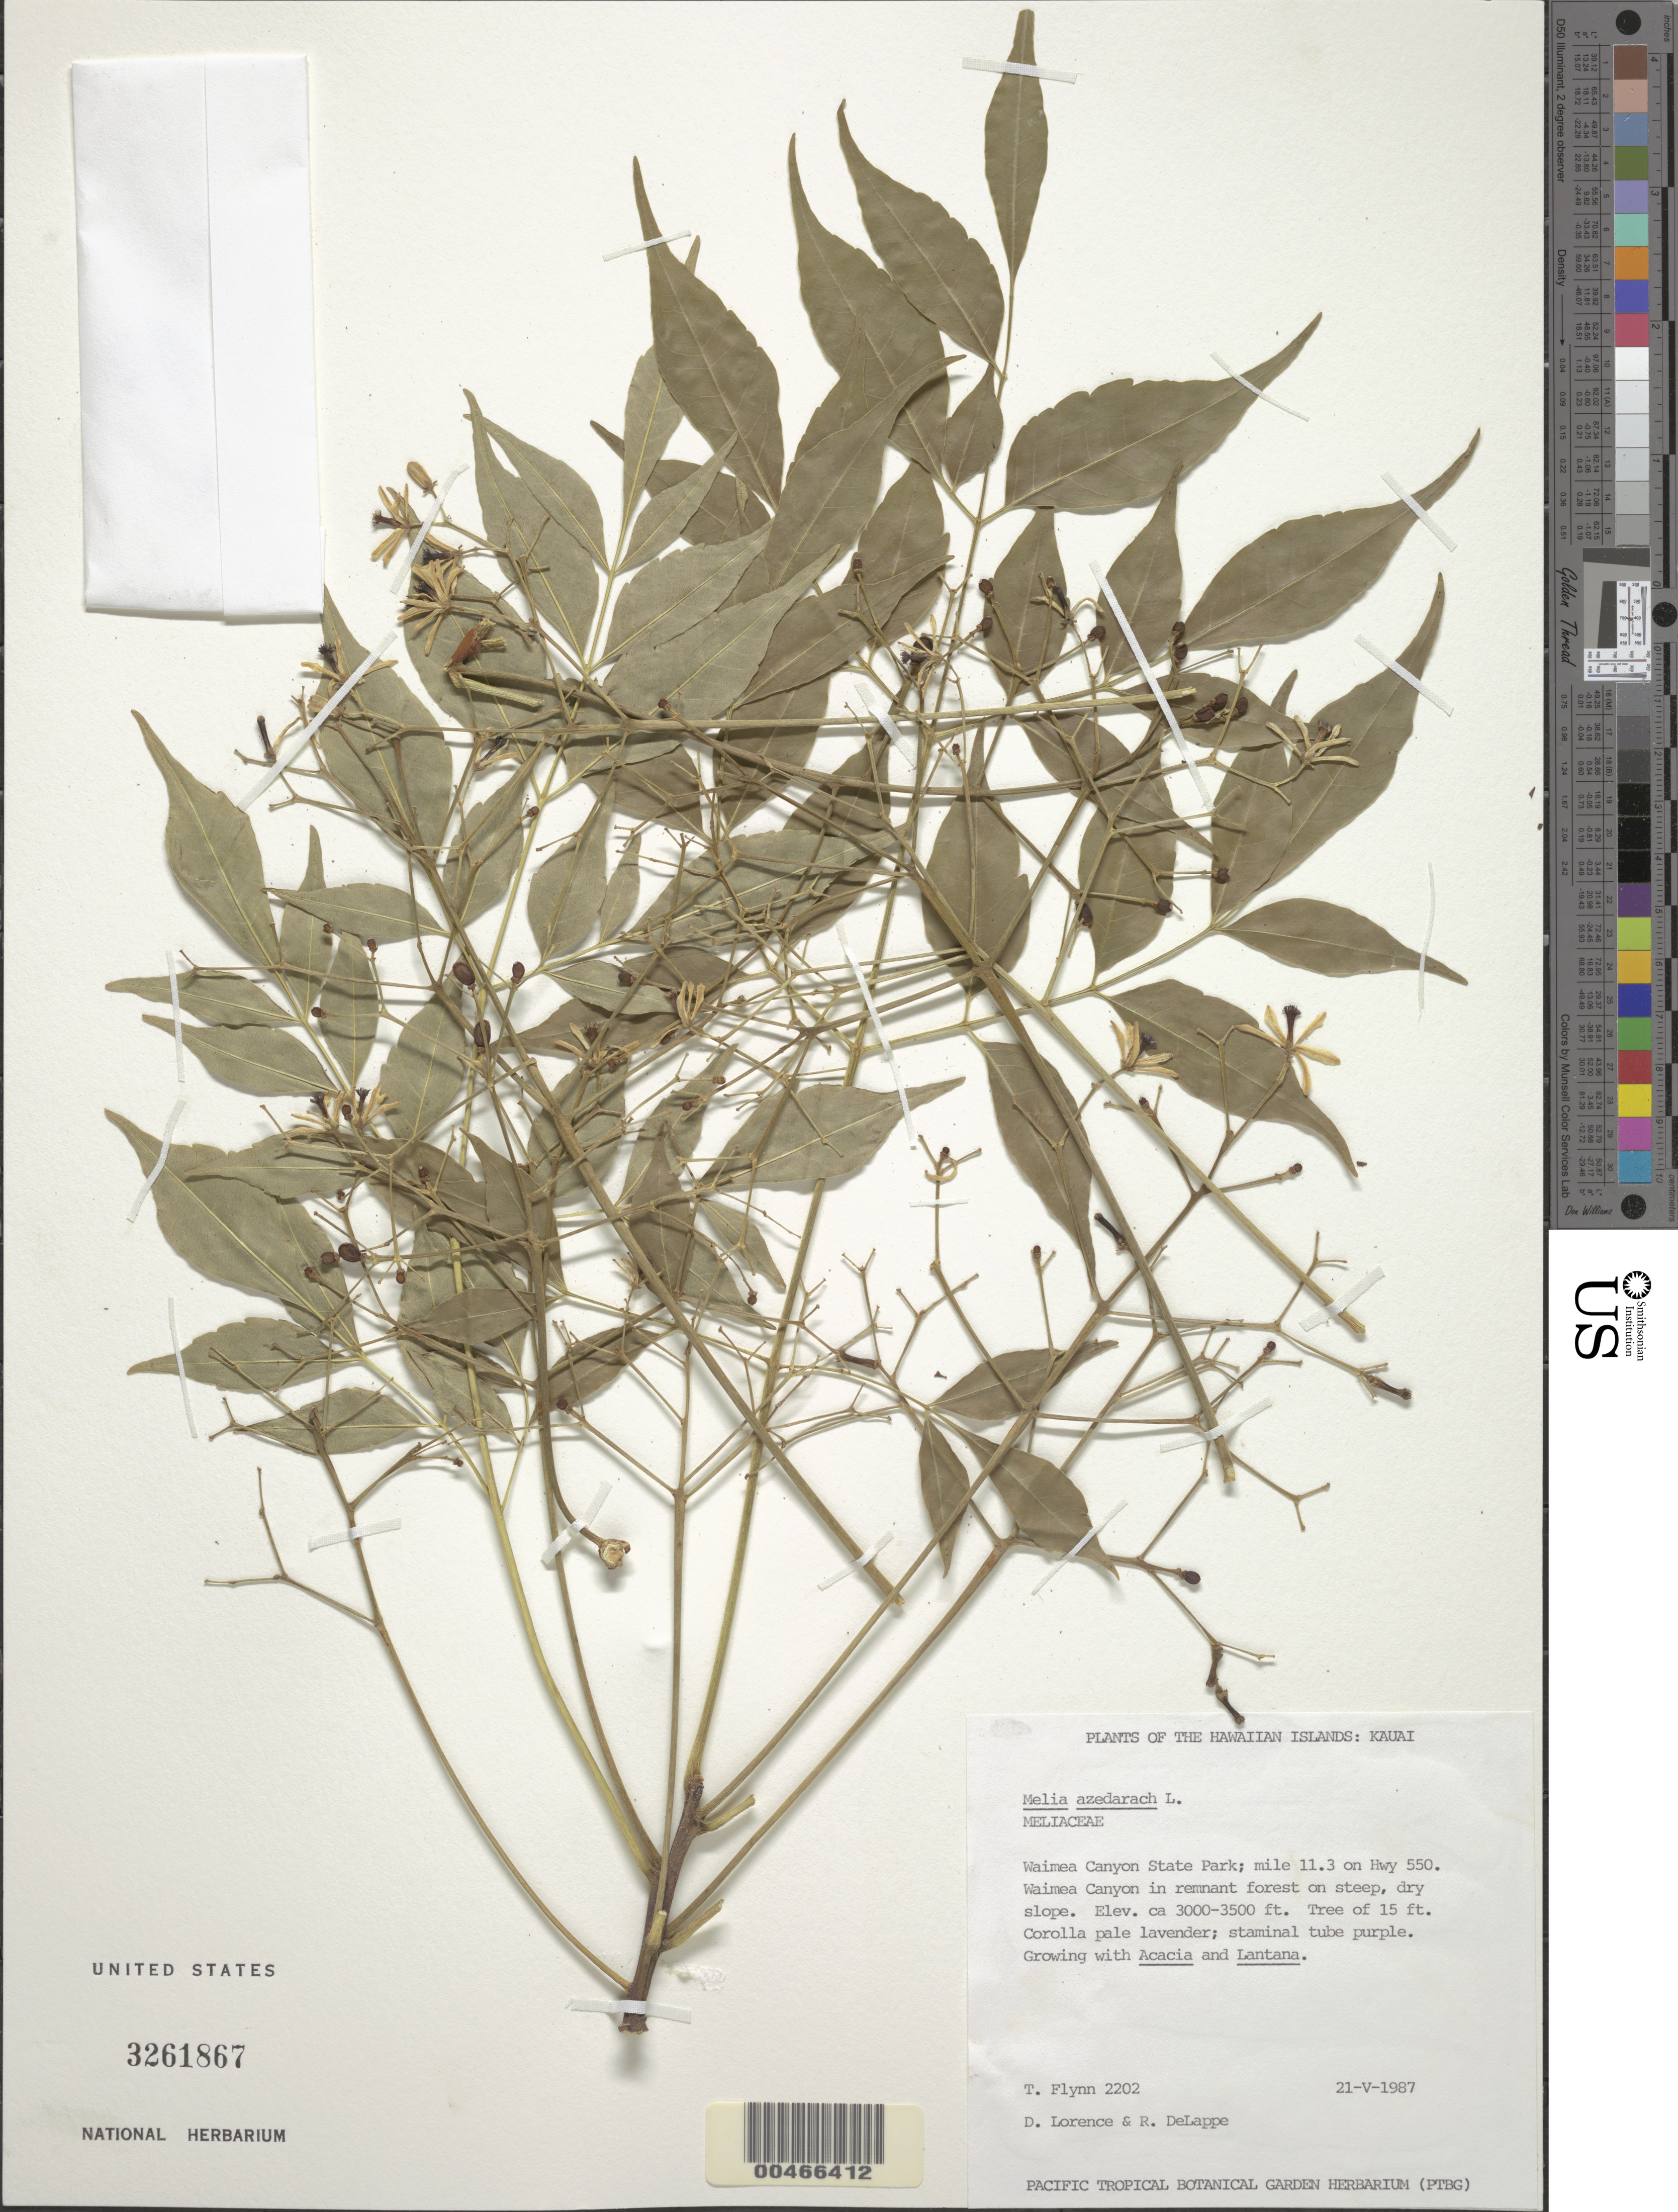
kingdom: Plantae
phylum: Tracheophyta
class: Magnoliopsida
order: Sapindales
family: Meliaceae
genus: Melia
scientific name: Melia azedarach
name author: L.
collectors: T. W. Flynn, D. Lorence & R. DeLappe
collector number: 2202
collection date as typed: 21 May 1987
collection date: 1987-05-21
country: United States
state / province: Hawaii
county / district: Kauai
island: Kaua'i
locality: Waimea Canyon State Park; mi 11.3 on Hwy. 550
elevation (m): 914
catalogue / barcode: US 3261867